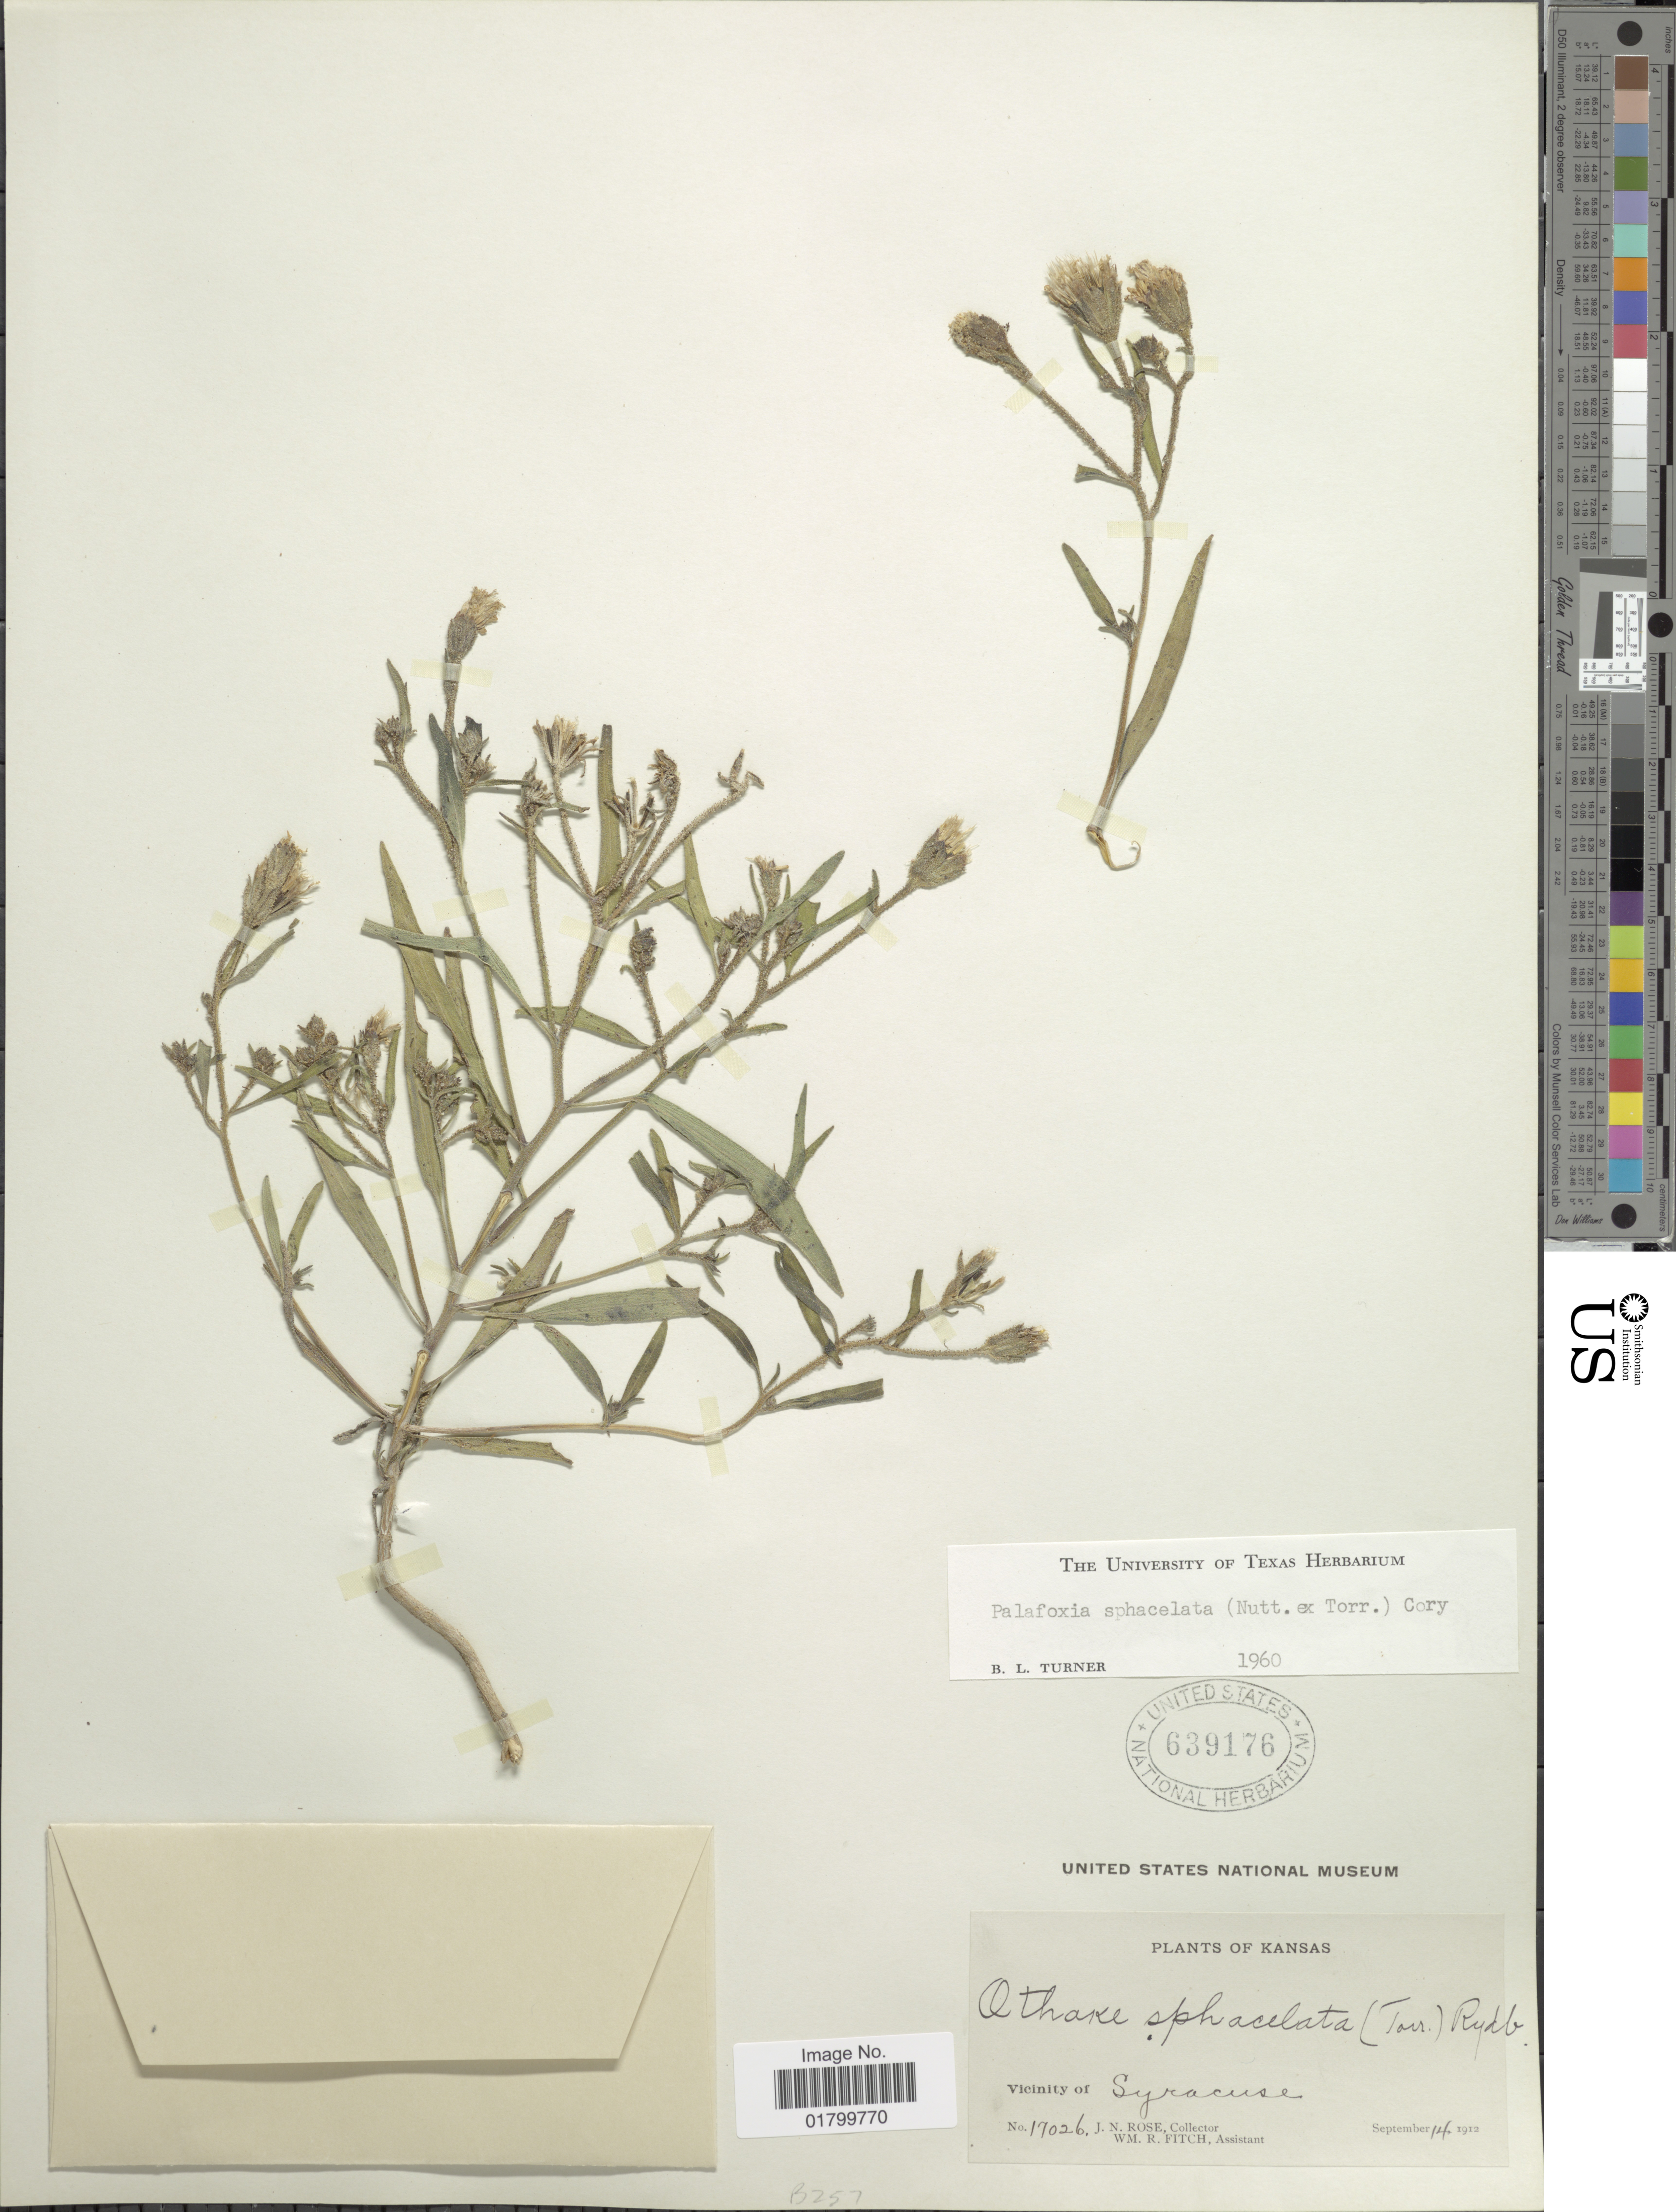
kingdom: Plantae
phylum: Tracheophyta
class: Magnoliopsida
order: Asterales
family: Asteraceae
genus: Palafoxia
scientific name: Palafoxia sphacelata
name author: (Nutt. ex Torr.) Cory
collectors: J. N. Rose & W. R. Fitch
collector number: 17026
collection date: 1912-09-14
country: United States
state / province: Kansas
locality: Vicinity of Syracuse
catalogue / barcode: US 639176